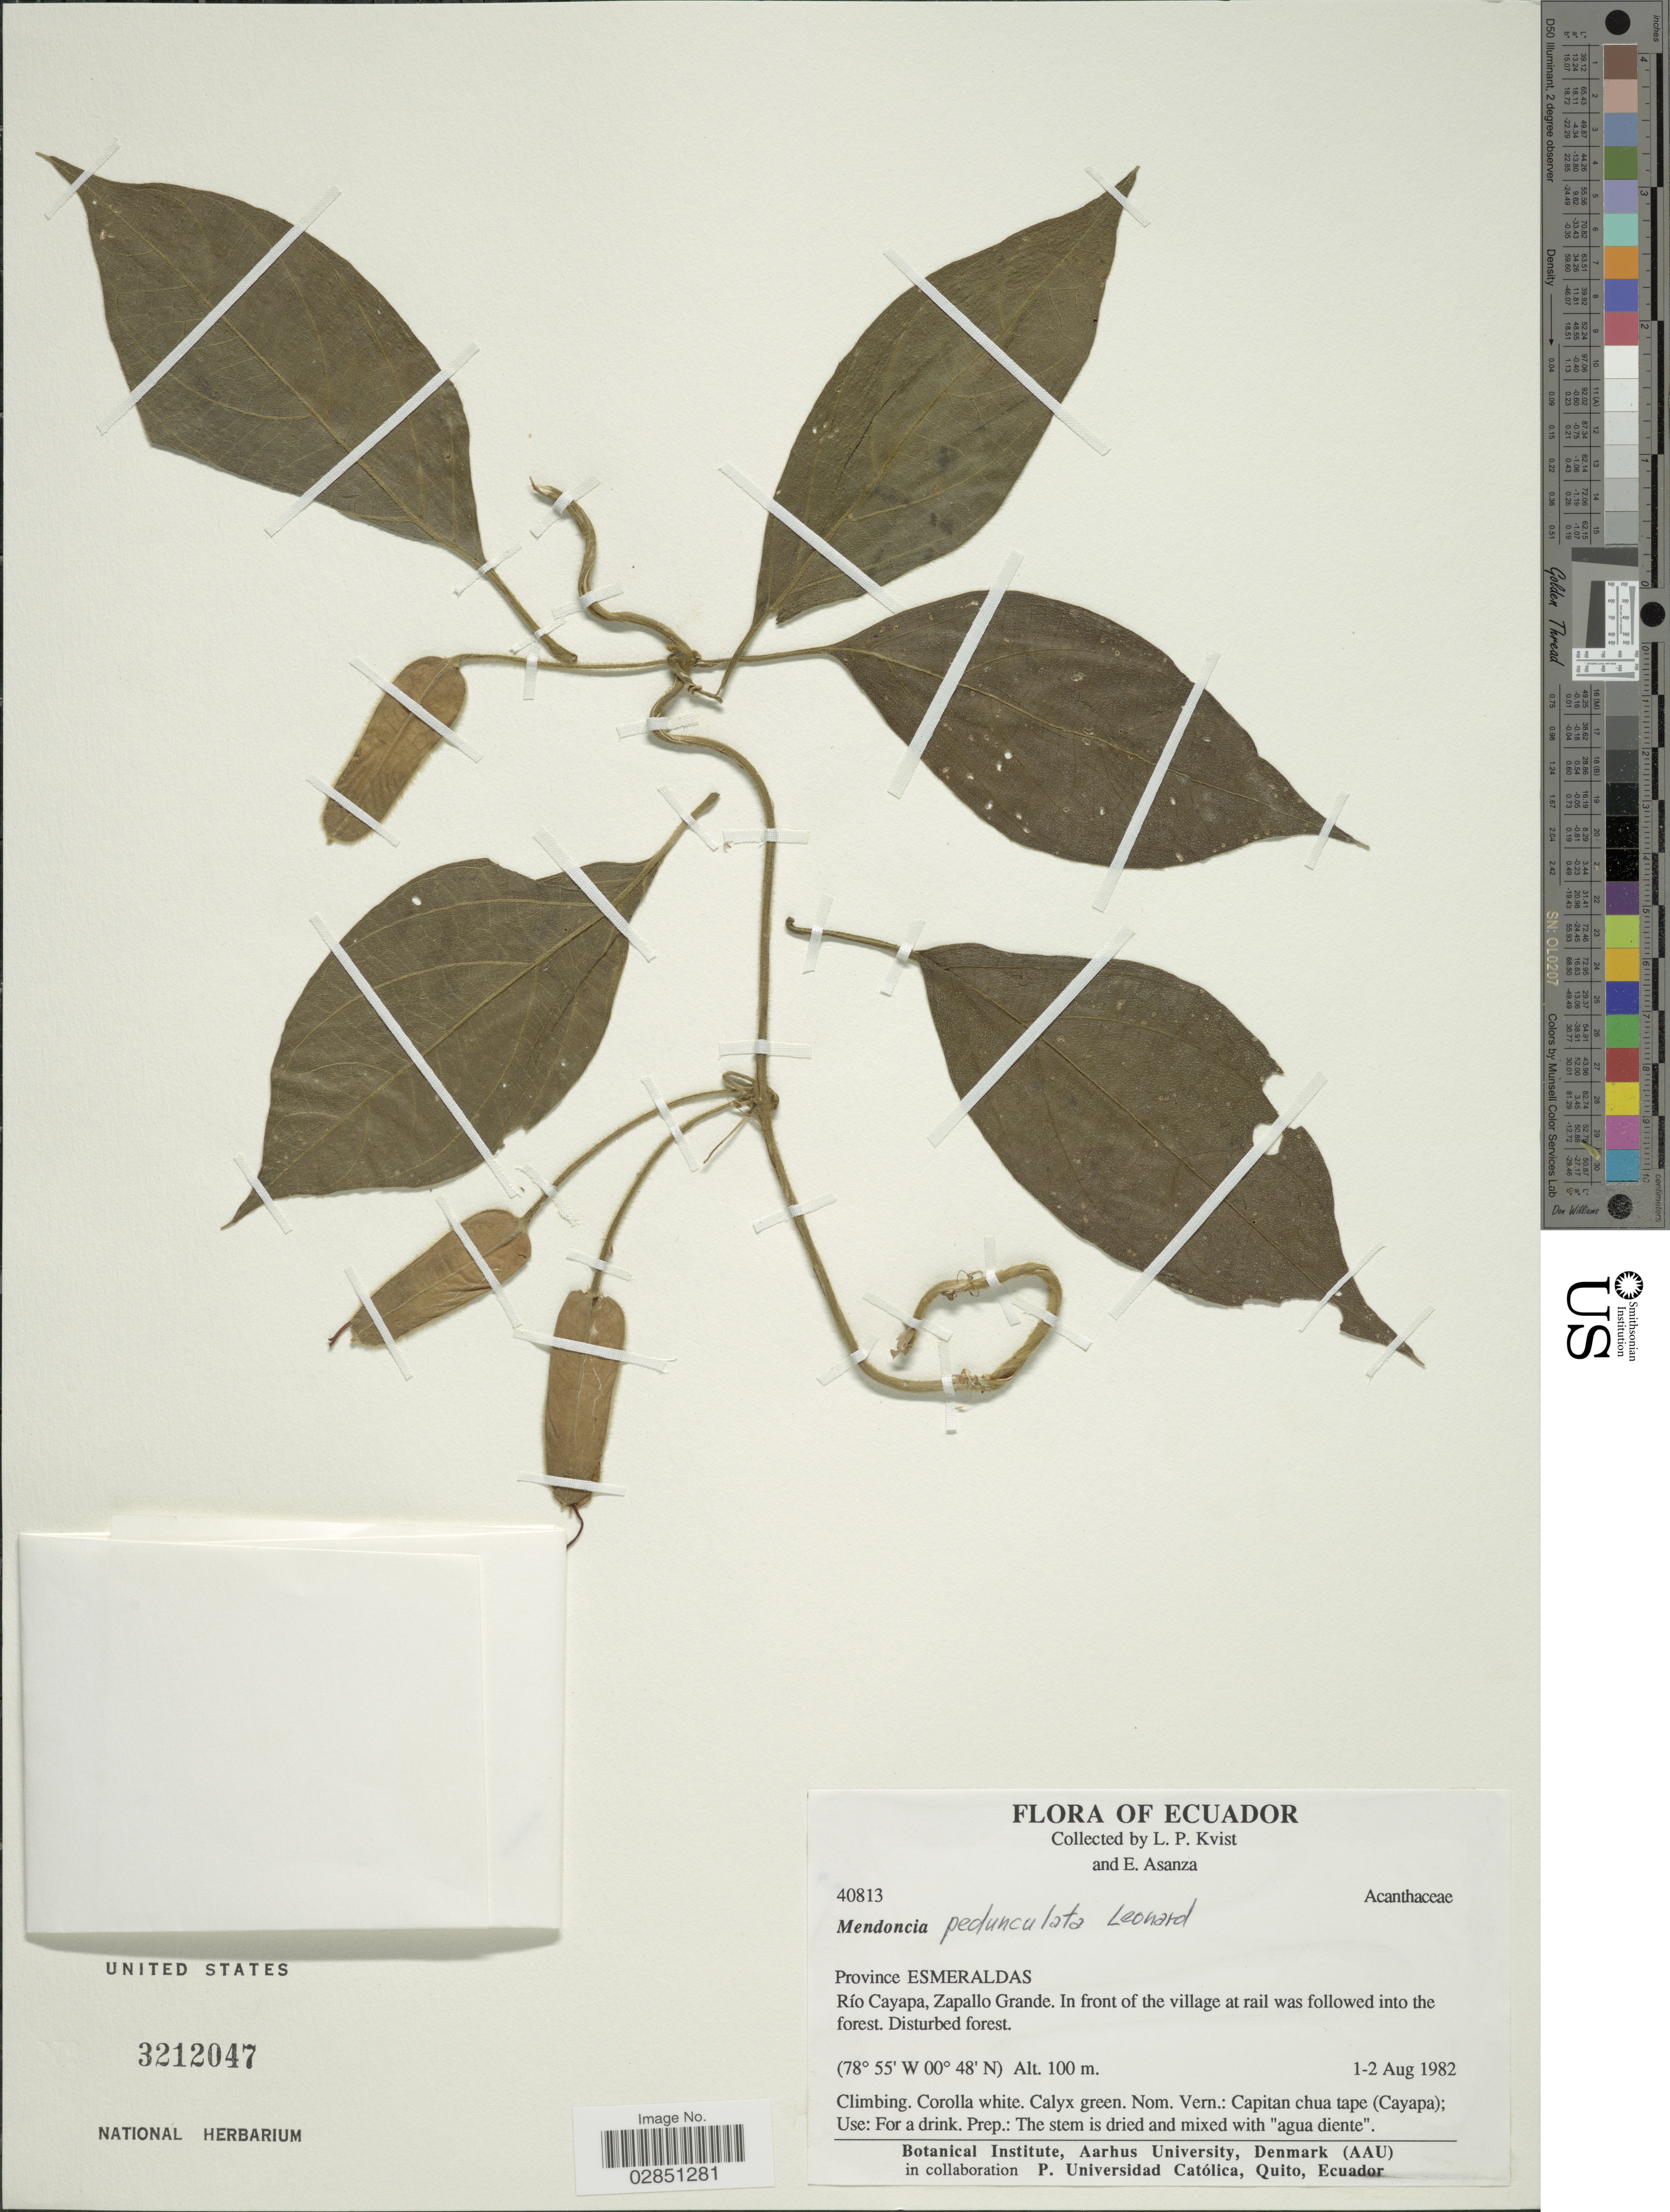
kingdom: Plantae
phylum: Tracheophyta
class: Magnoliopsida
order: Lamiales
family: Acanthaceae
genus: Mendoncia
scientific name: Mendoncia pedunculata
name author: Leonard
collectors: L. P. Kvist & E. Asanza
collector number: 40813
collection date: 1982-08-01/1982-08-02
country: Ecuador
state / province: Esmeraldas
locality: Río Cayapa, Zapallo Grande.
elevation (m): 100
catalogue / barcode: US 3212047